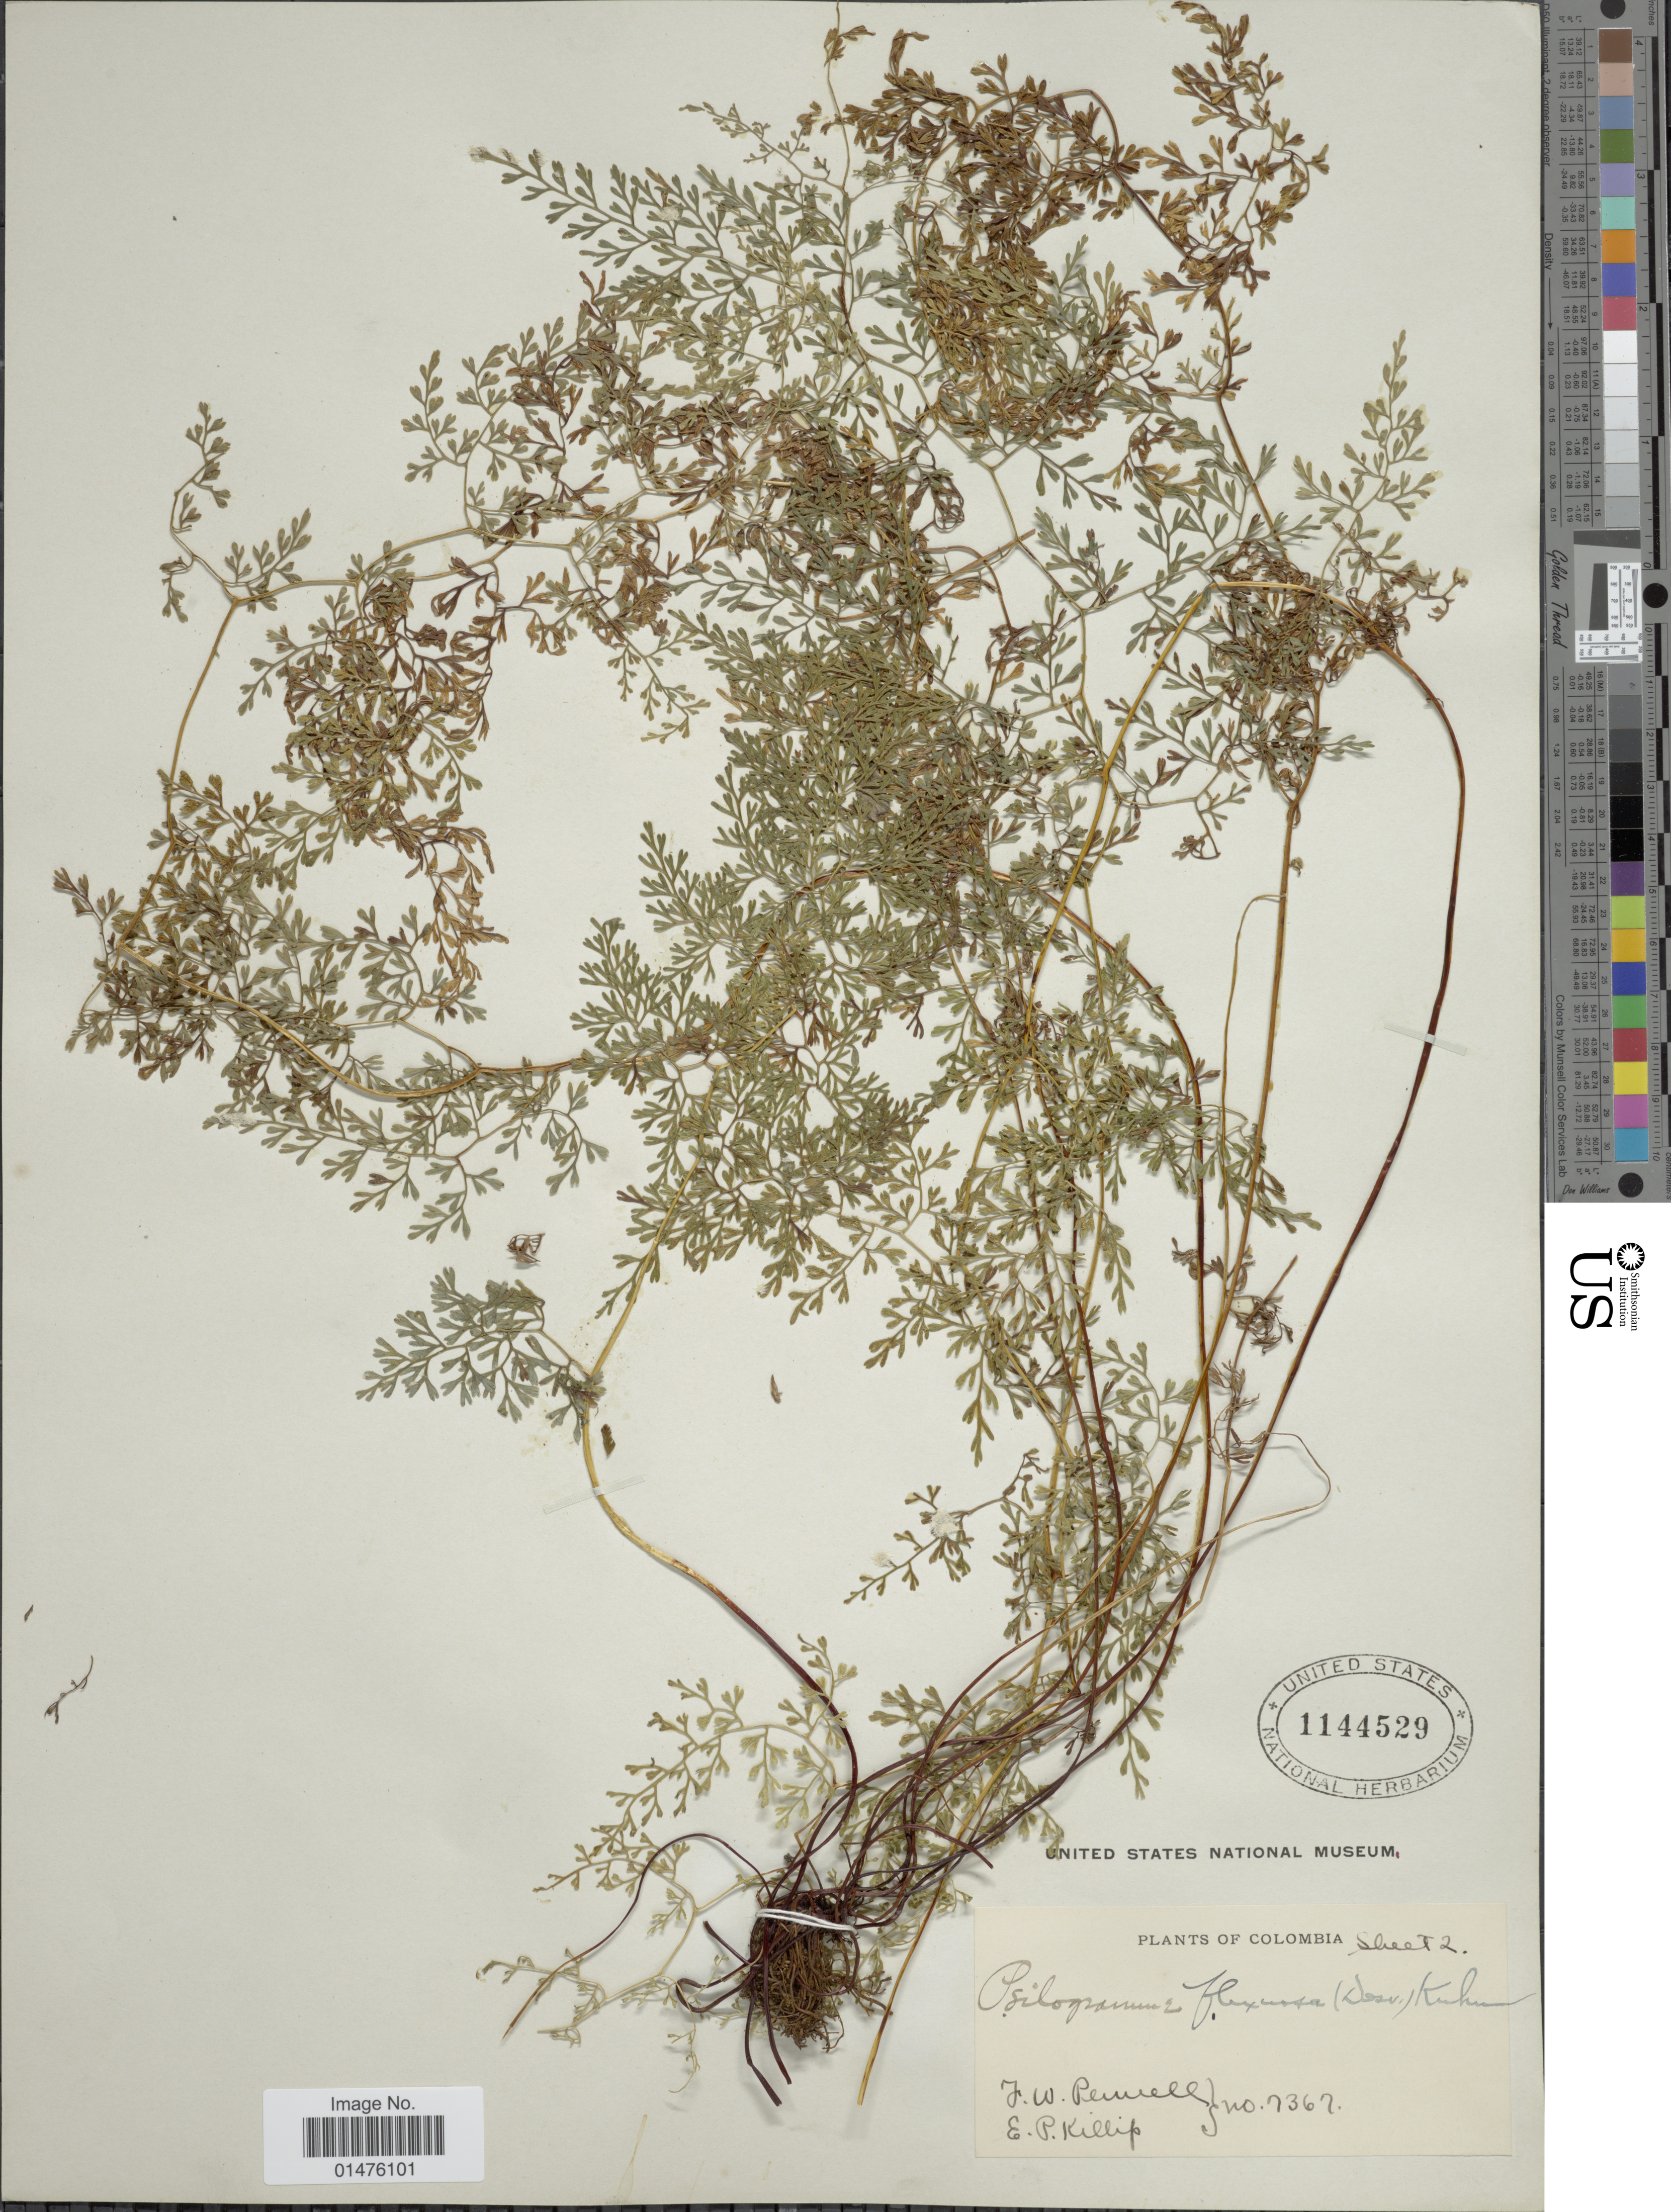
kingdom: Plantae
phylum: Tracheophyta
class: Polypodiopsida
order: Polypodiales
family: Pteridaceae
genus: Jamesonia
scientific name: Jamesonia flexuosa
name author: (Humb. & Bonpl.) Christenh.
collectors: F. W. Pennell & E. P. Killip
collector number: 7367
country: Colombia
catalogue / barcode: US 1144529